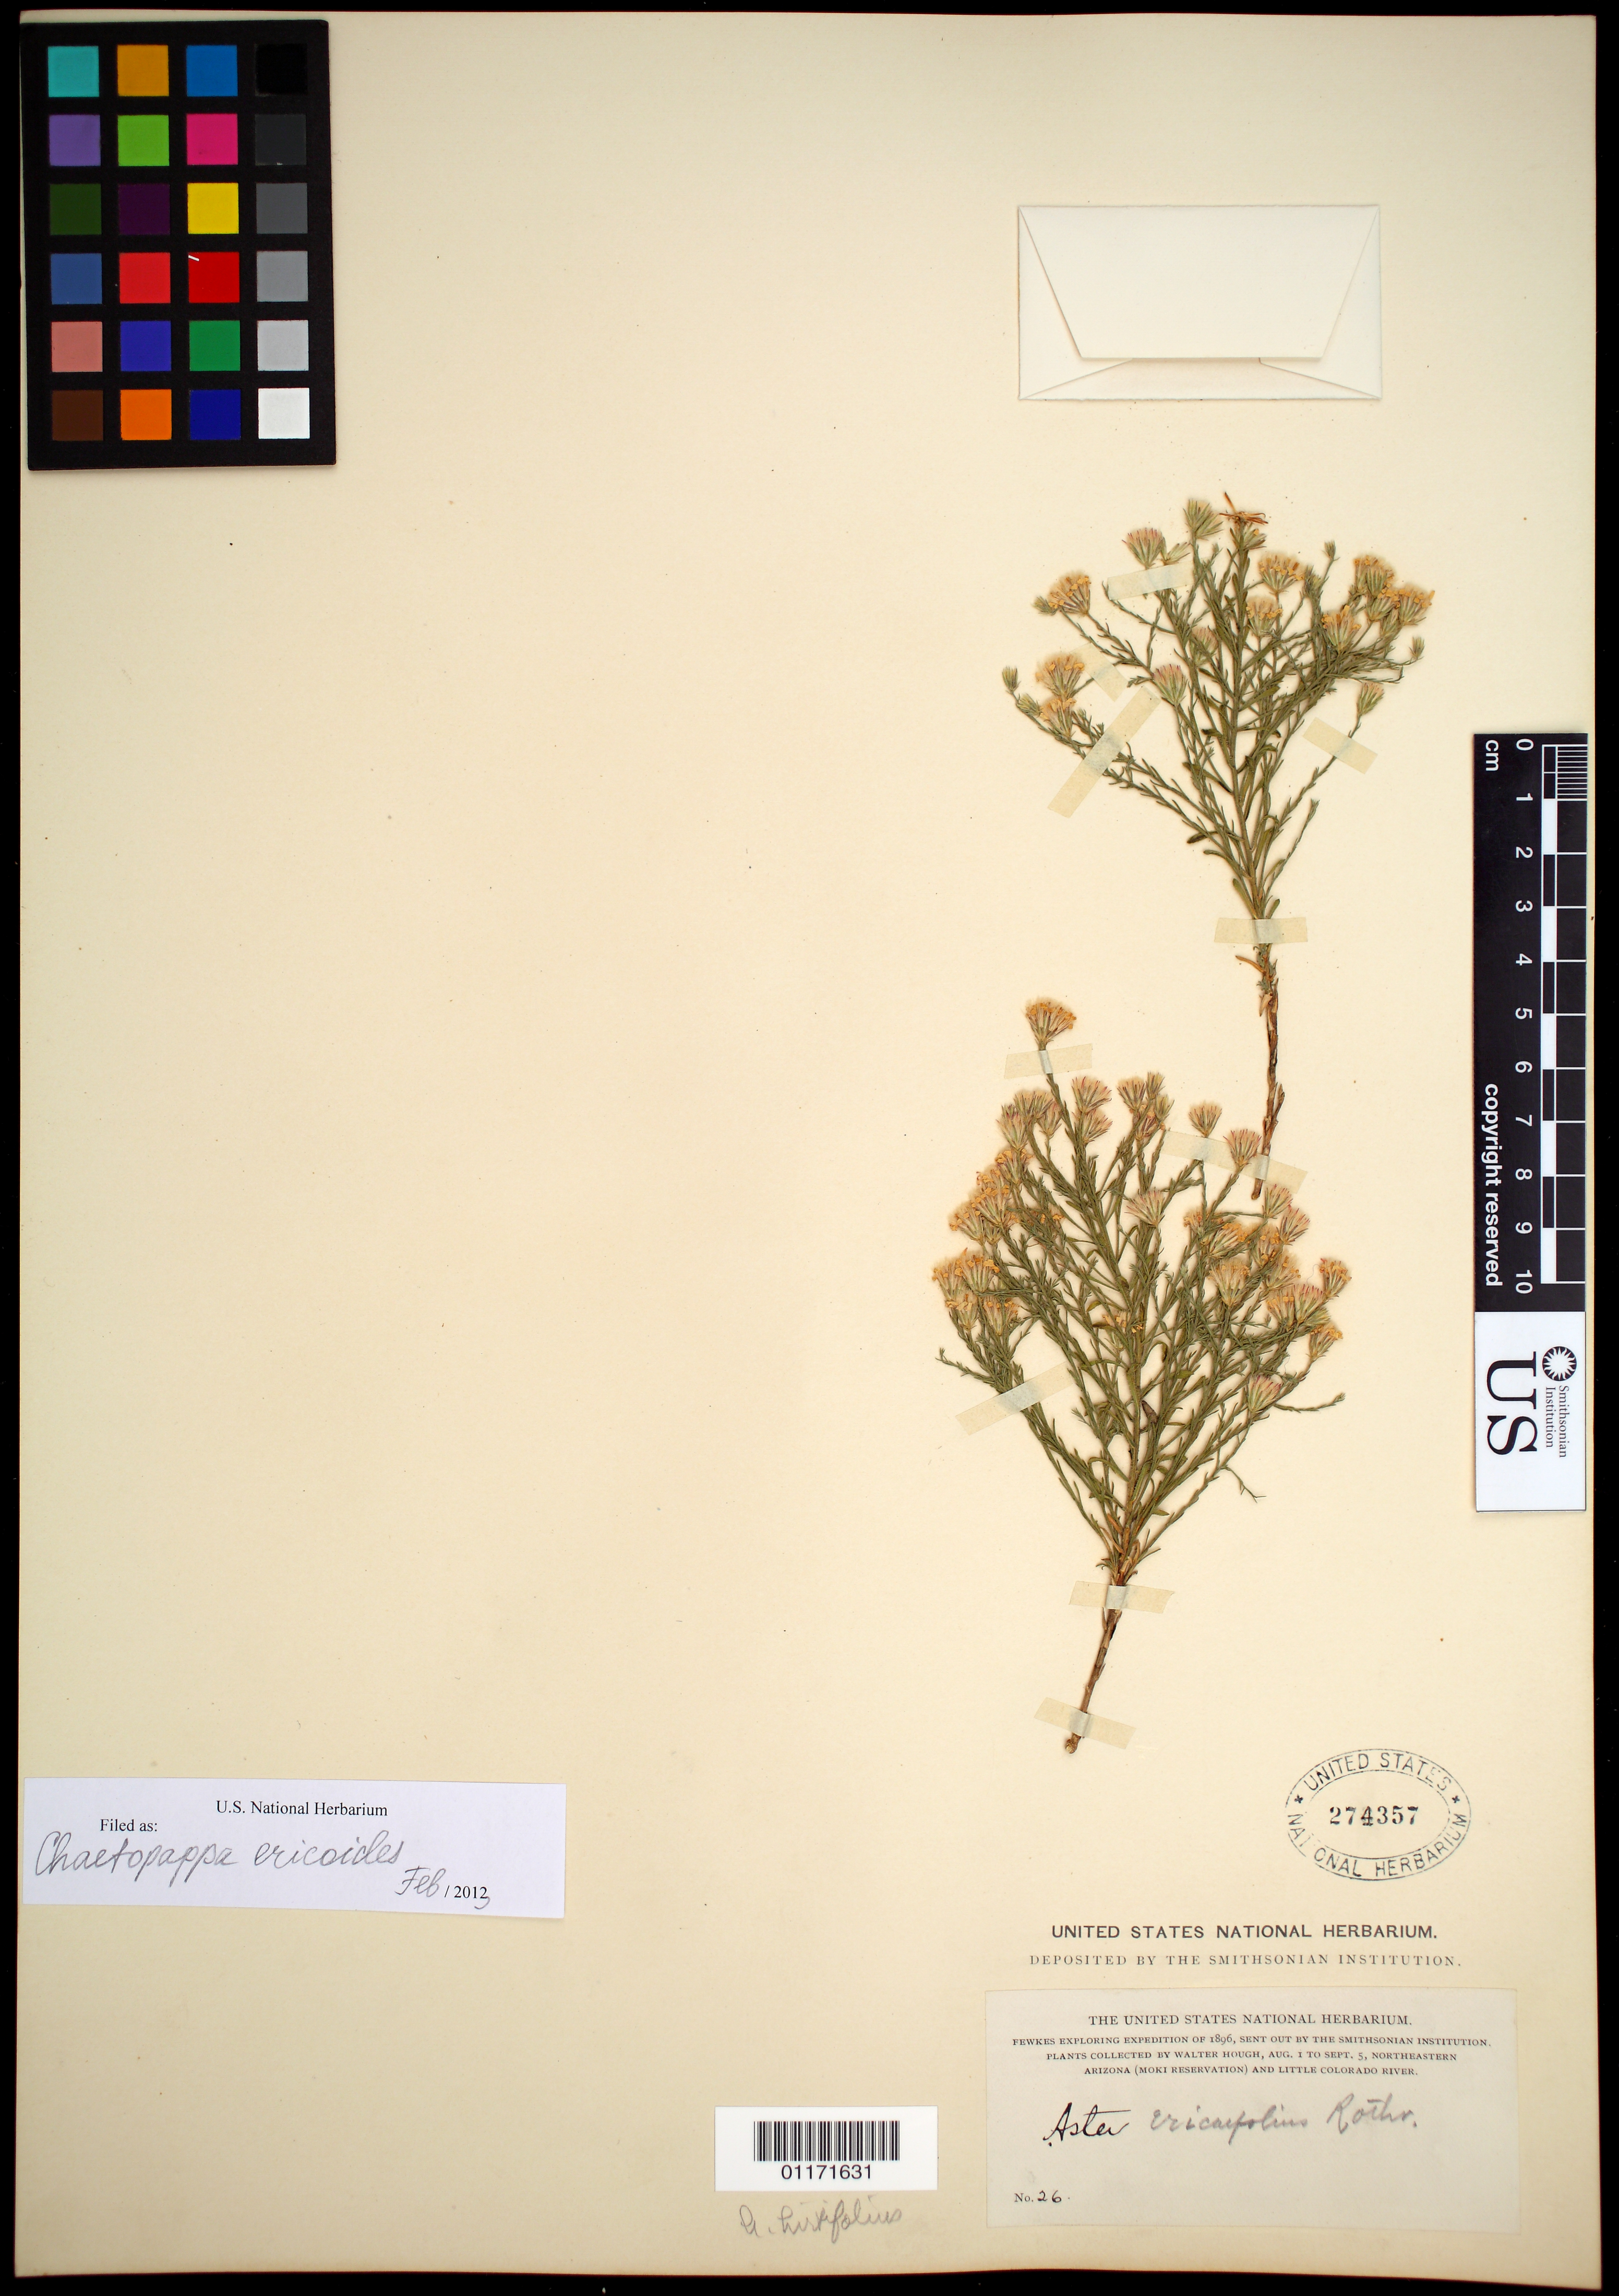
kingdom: Plantae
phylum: Tracheophyta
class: Magnoliopsida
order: Asterales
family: Asteraceae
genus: Chaetopappa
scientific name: Chaetopappa ericoides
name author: (Torr.) G.L. Nesom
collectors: W. Hough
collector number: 26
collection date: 1896-08-01/1896-09-05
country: United States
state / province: Arizona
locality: Moki Reservation and Little Colorado River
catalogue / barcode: US 274357